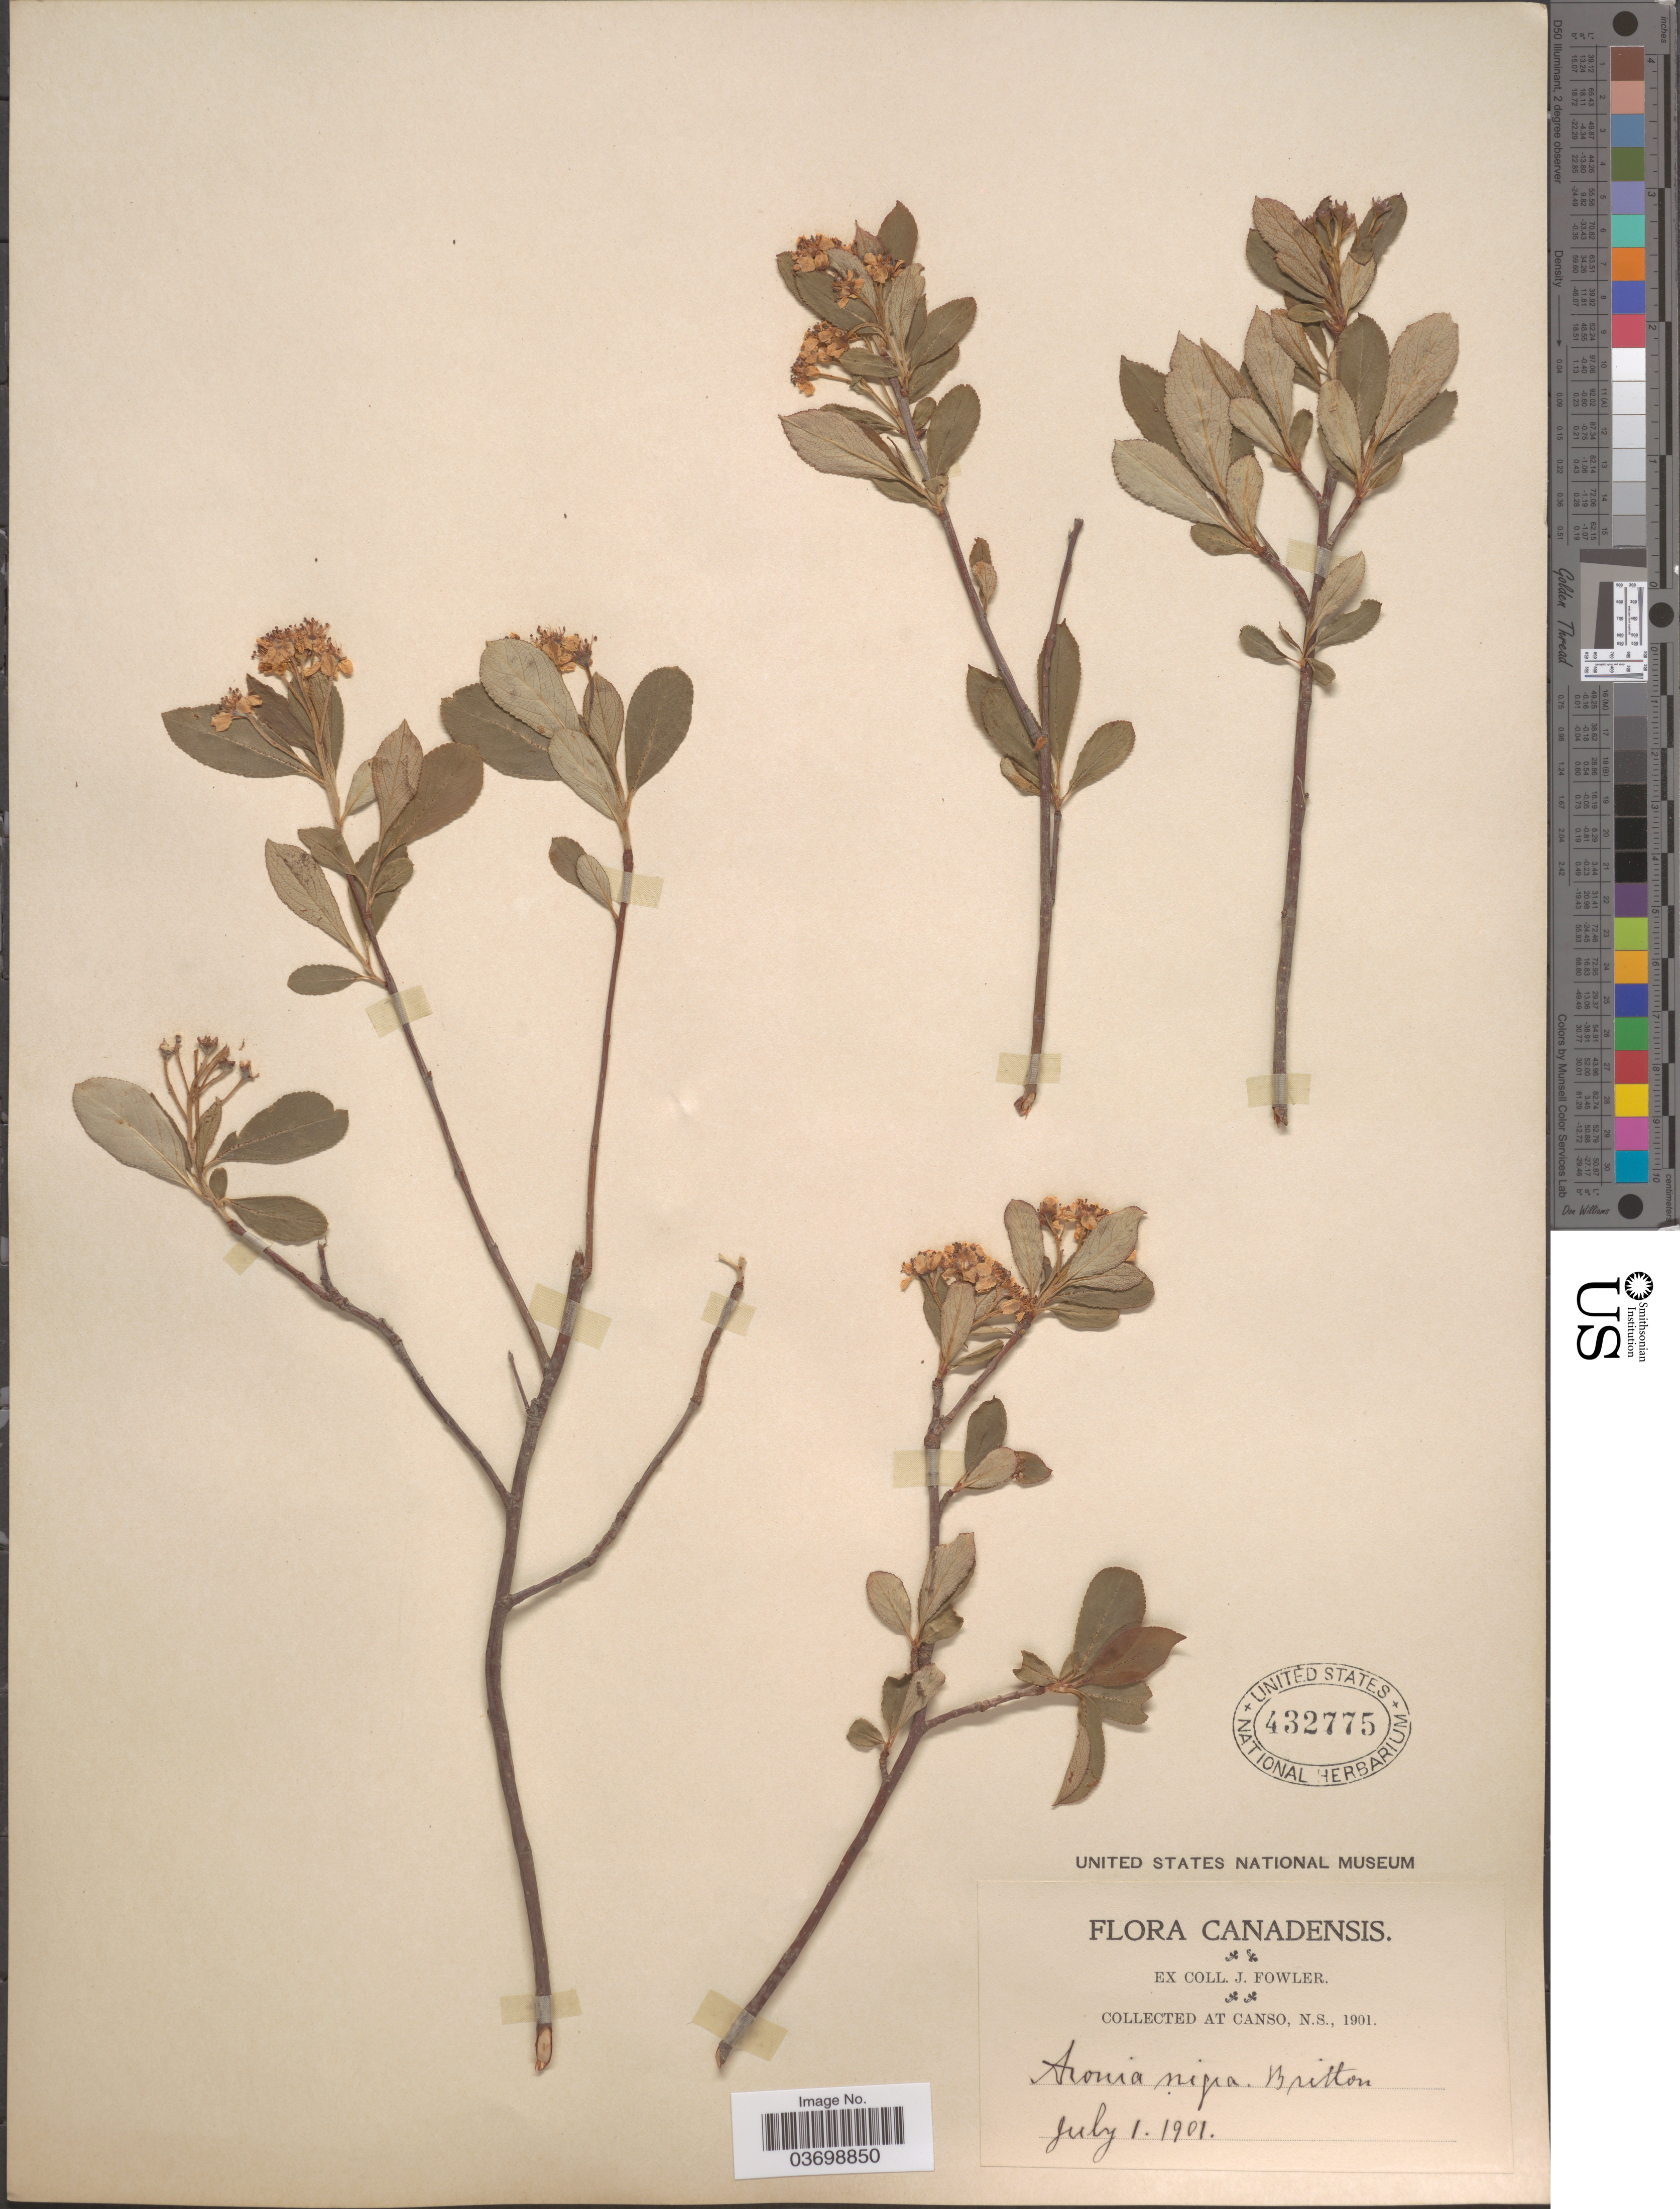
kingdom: Plantae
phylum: Tracheophyta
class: Magnoliopsida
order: Rosales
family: Rosaceae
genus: Aronia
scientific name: Aronia x prunifolia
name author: (Marshall) Rehder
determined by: Strong, M. T., (US), Smithsonian Institution - National Museum of Natural History (UNITED STATES)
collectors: J. Fowler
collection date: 1901-07-01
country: Canada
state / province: Nova Scotia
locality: At Canso.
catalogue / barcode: US 432775